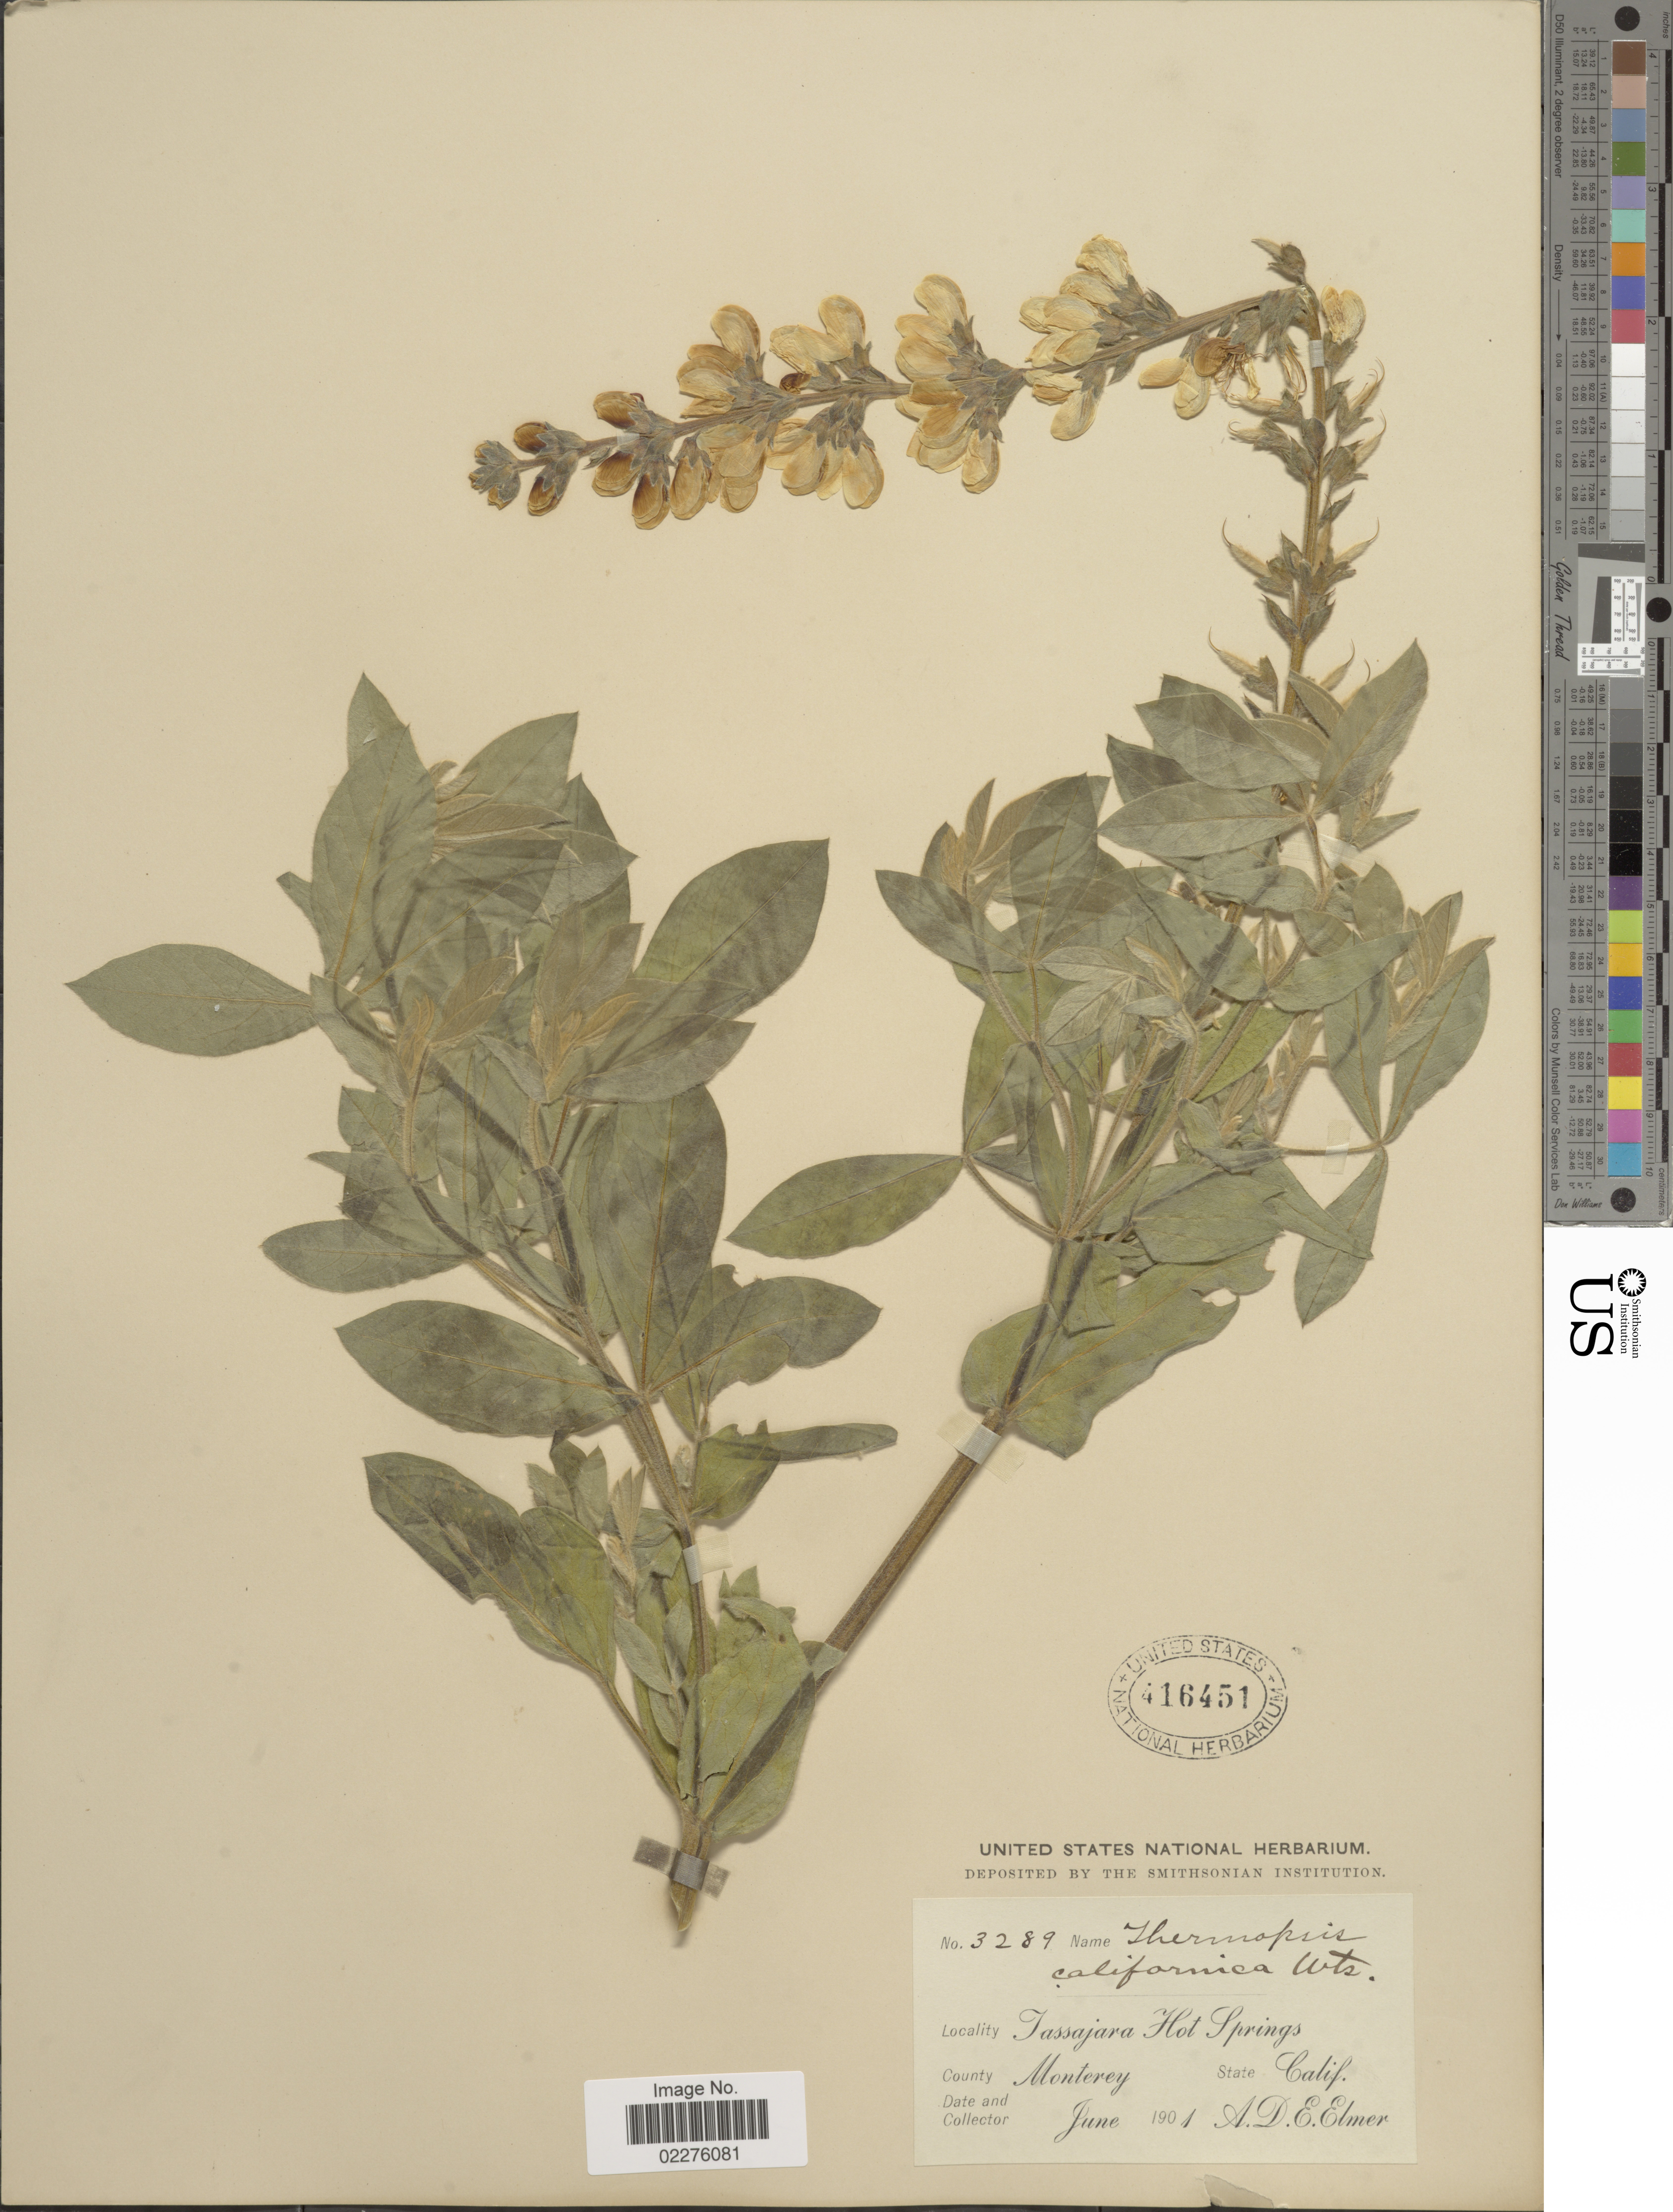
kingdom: Plantae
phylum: Tracheophyta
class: Magnoliopsida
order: Fabales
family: Fabaceae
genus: Thermopsis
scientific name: Thermopsis californica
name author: S. Watson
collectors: A. D. E. Elmer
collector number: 3289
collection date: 1901-06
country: United States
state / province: California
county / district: Monterey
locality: Tassajara Hot Springs, Monterey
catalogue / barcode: US 416451